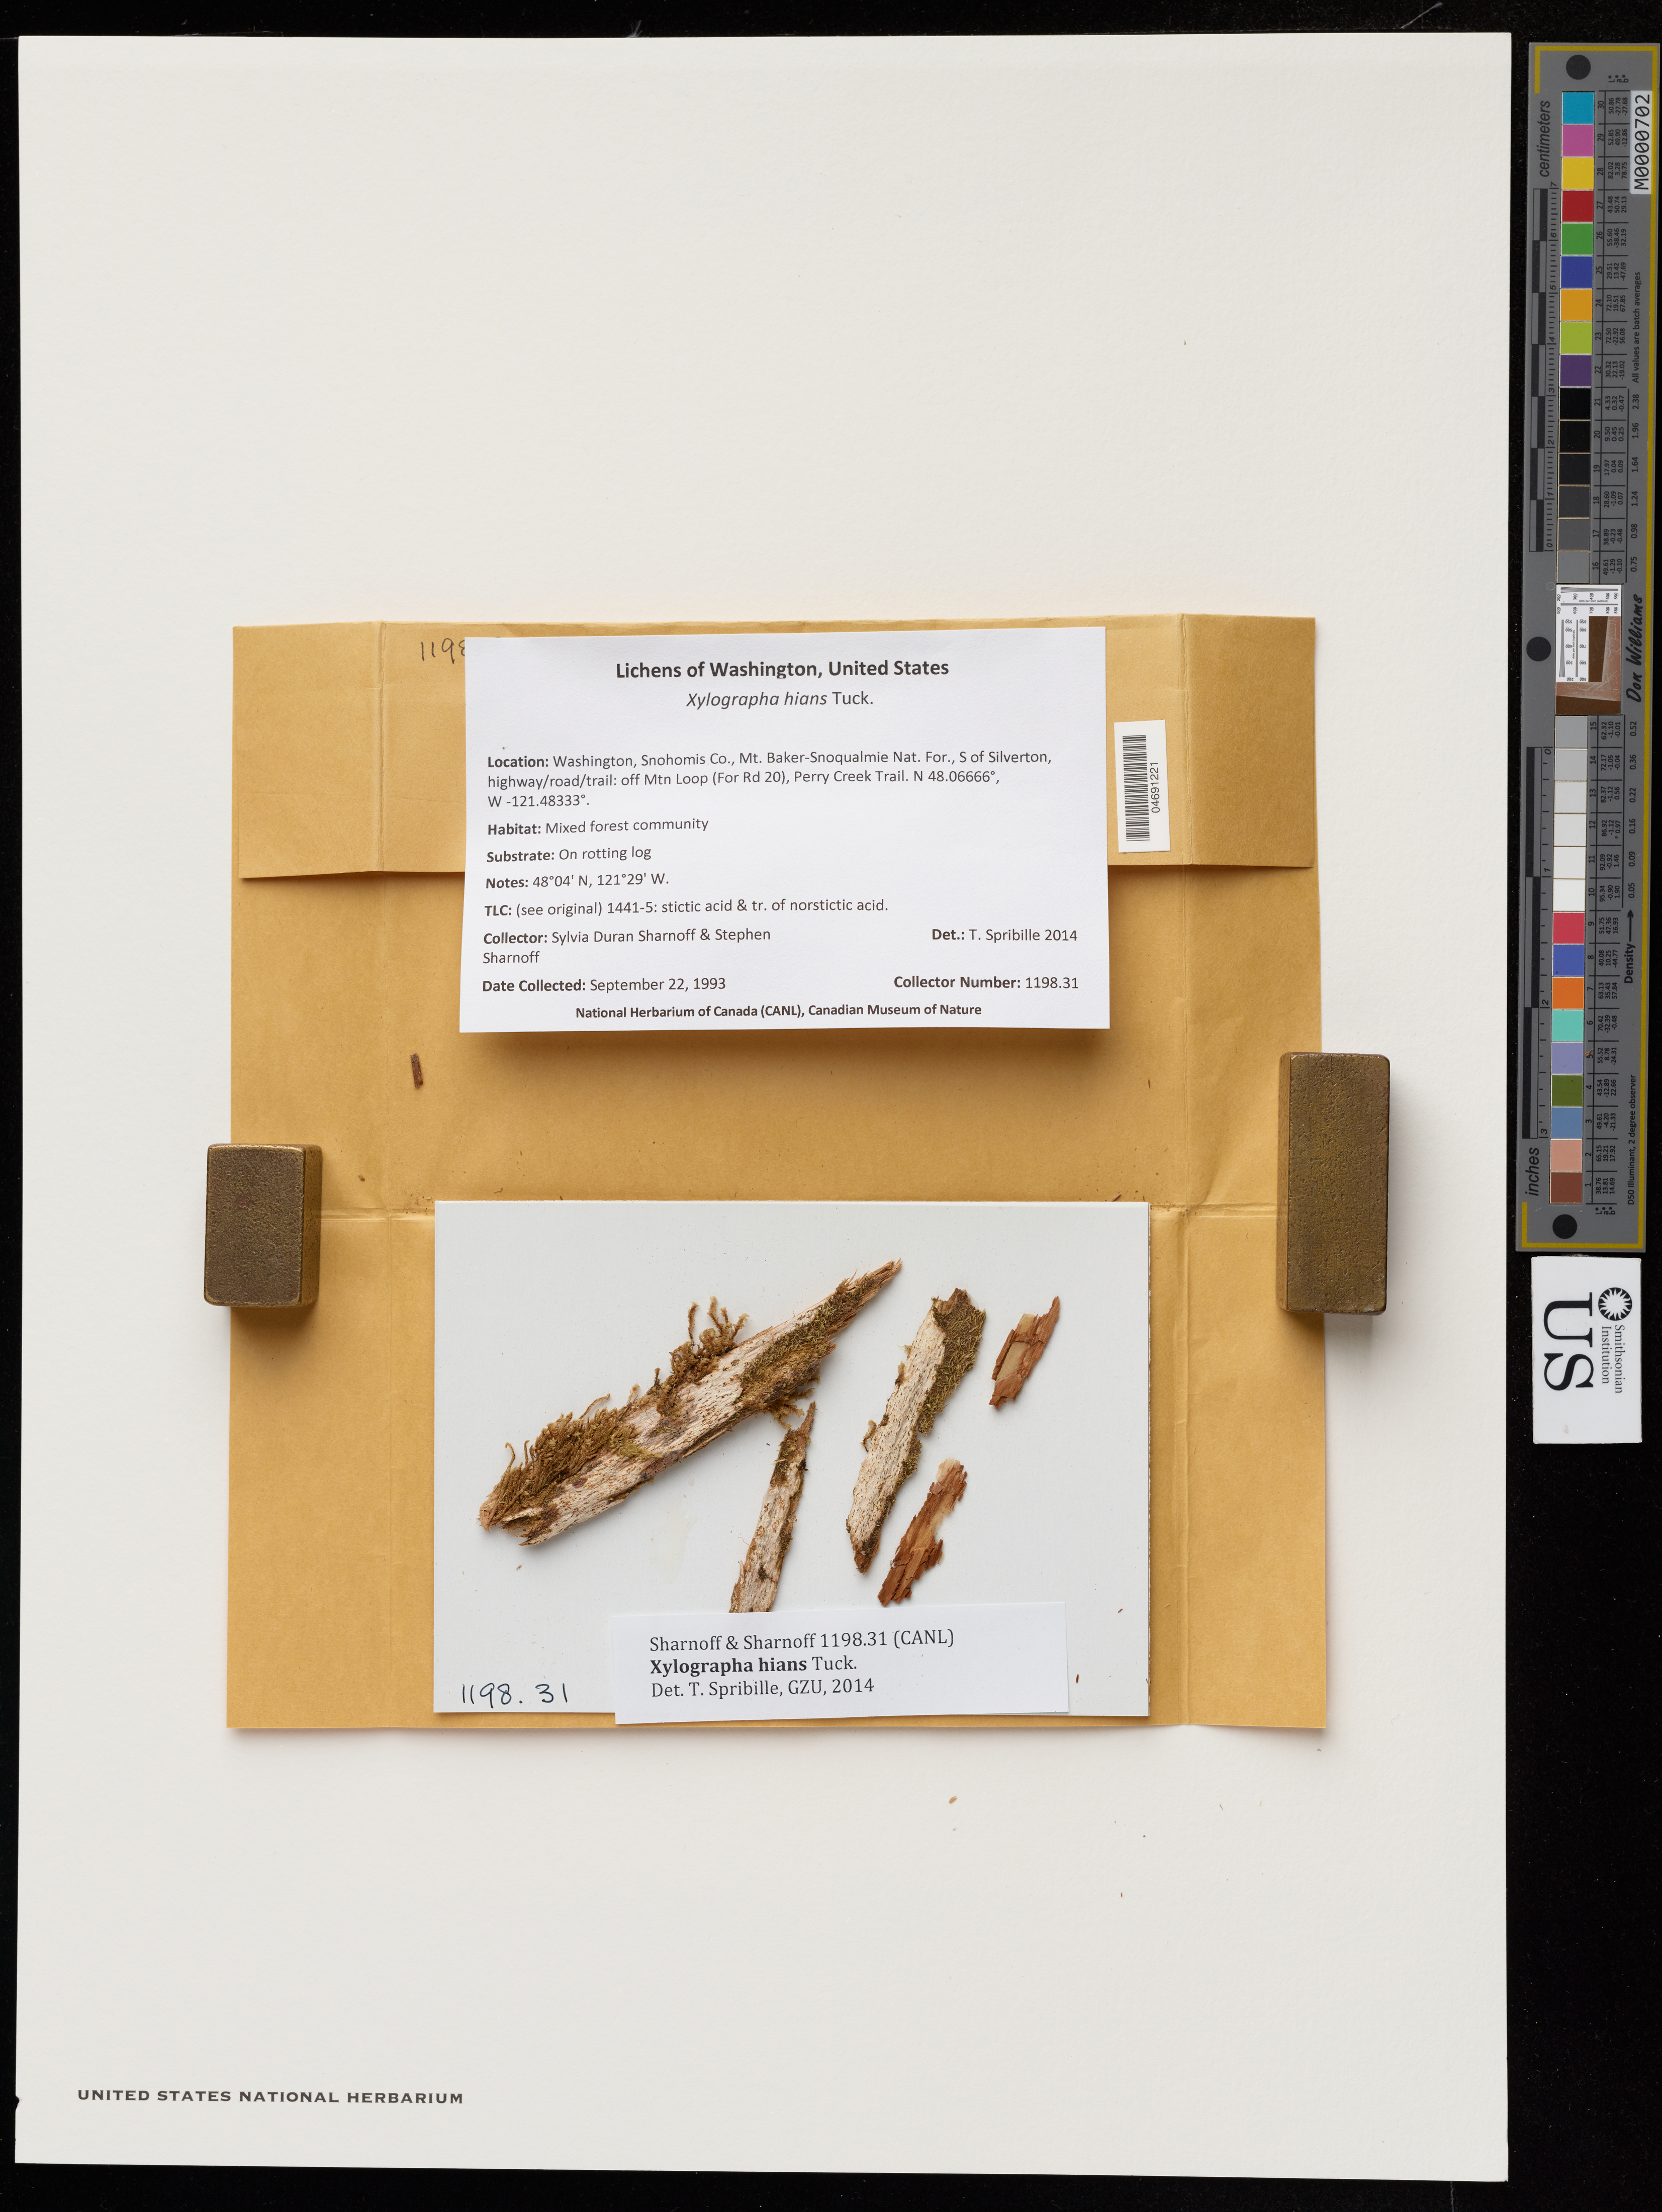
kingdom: Fungi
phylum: Ascomycota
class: Lecanoromycetes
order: Pertusariales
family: Agyriaceae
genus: Xylographa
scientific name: Xylographa hians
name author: Tuck.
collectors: S. Sharnoff & S. Sharnoff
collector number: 1198.31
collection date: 1993-09-22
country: United States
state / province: Washington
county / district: Snohomish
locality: Mt Baker-Snoqualmie Nat Forest, off Mt Loop (for rd 20) W of Silverton.